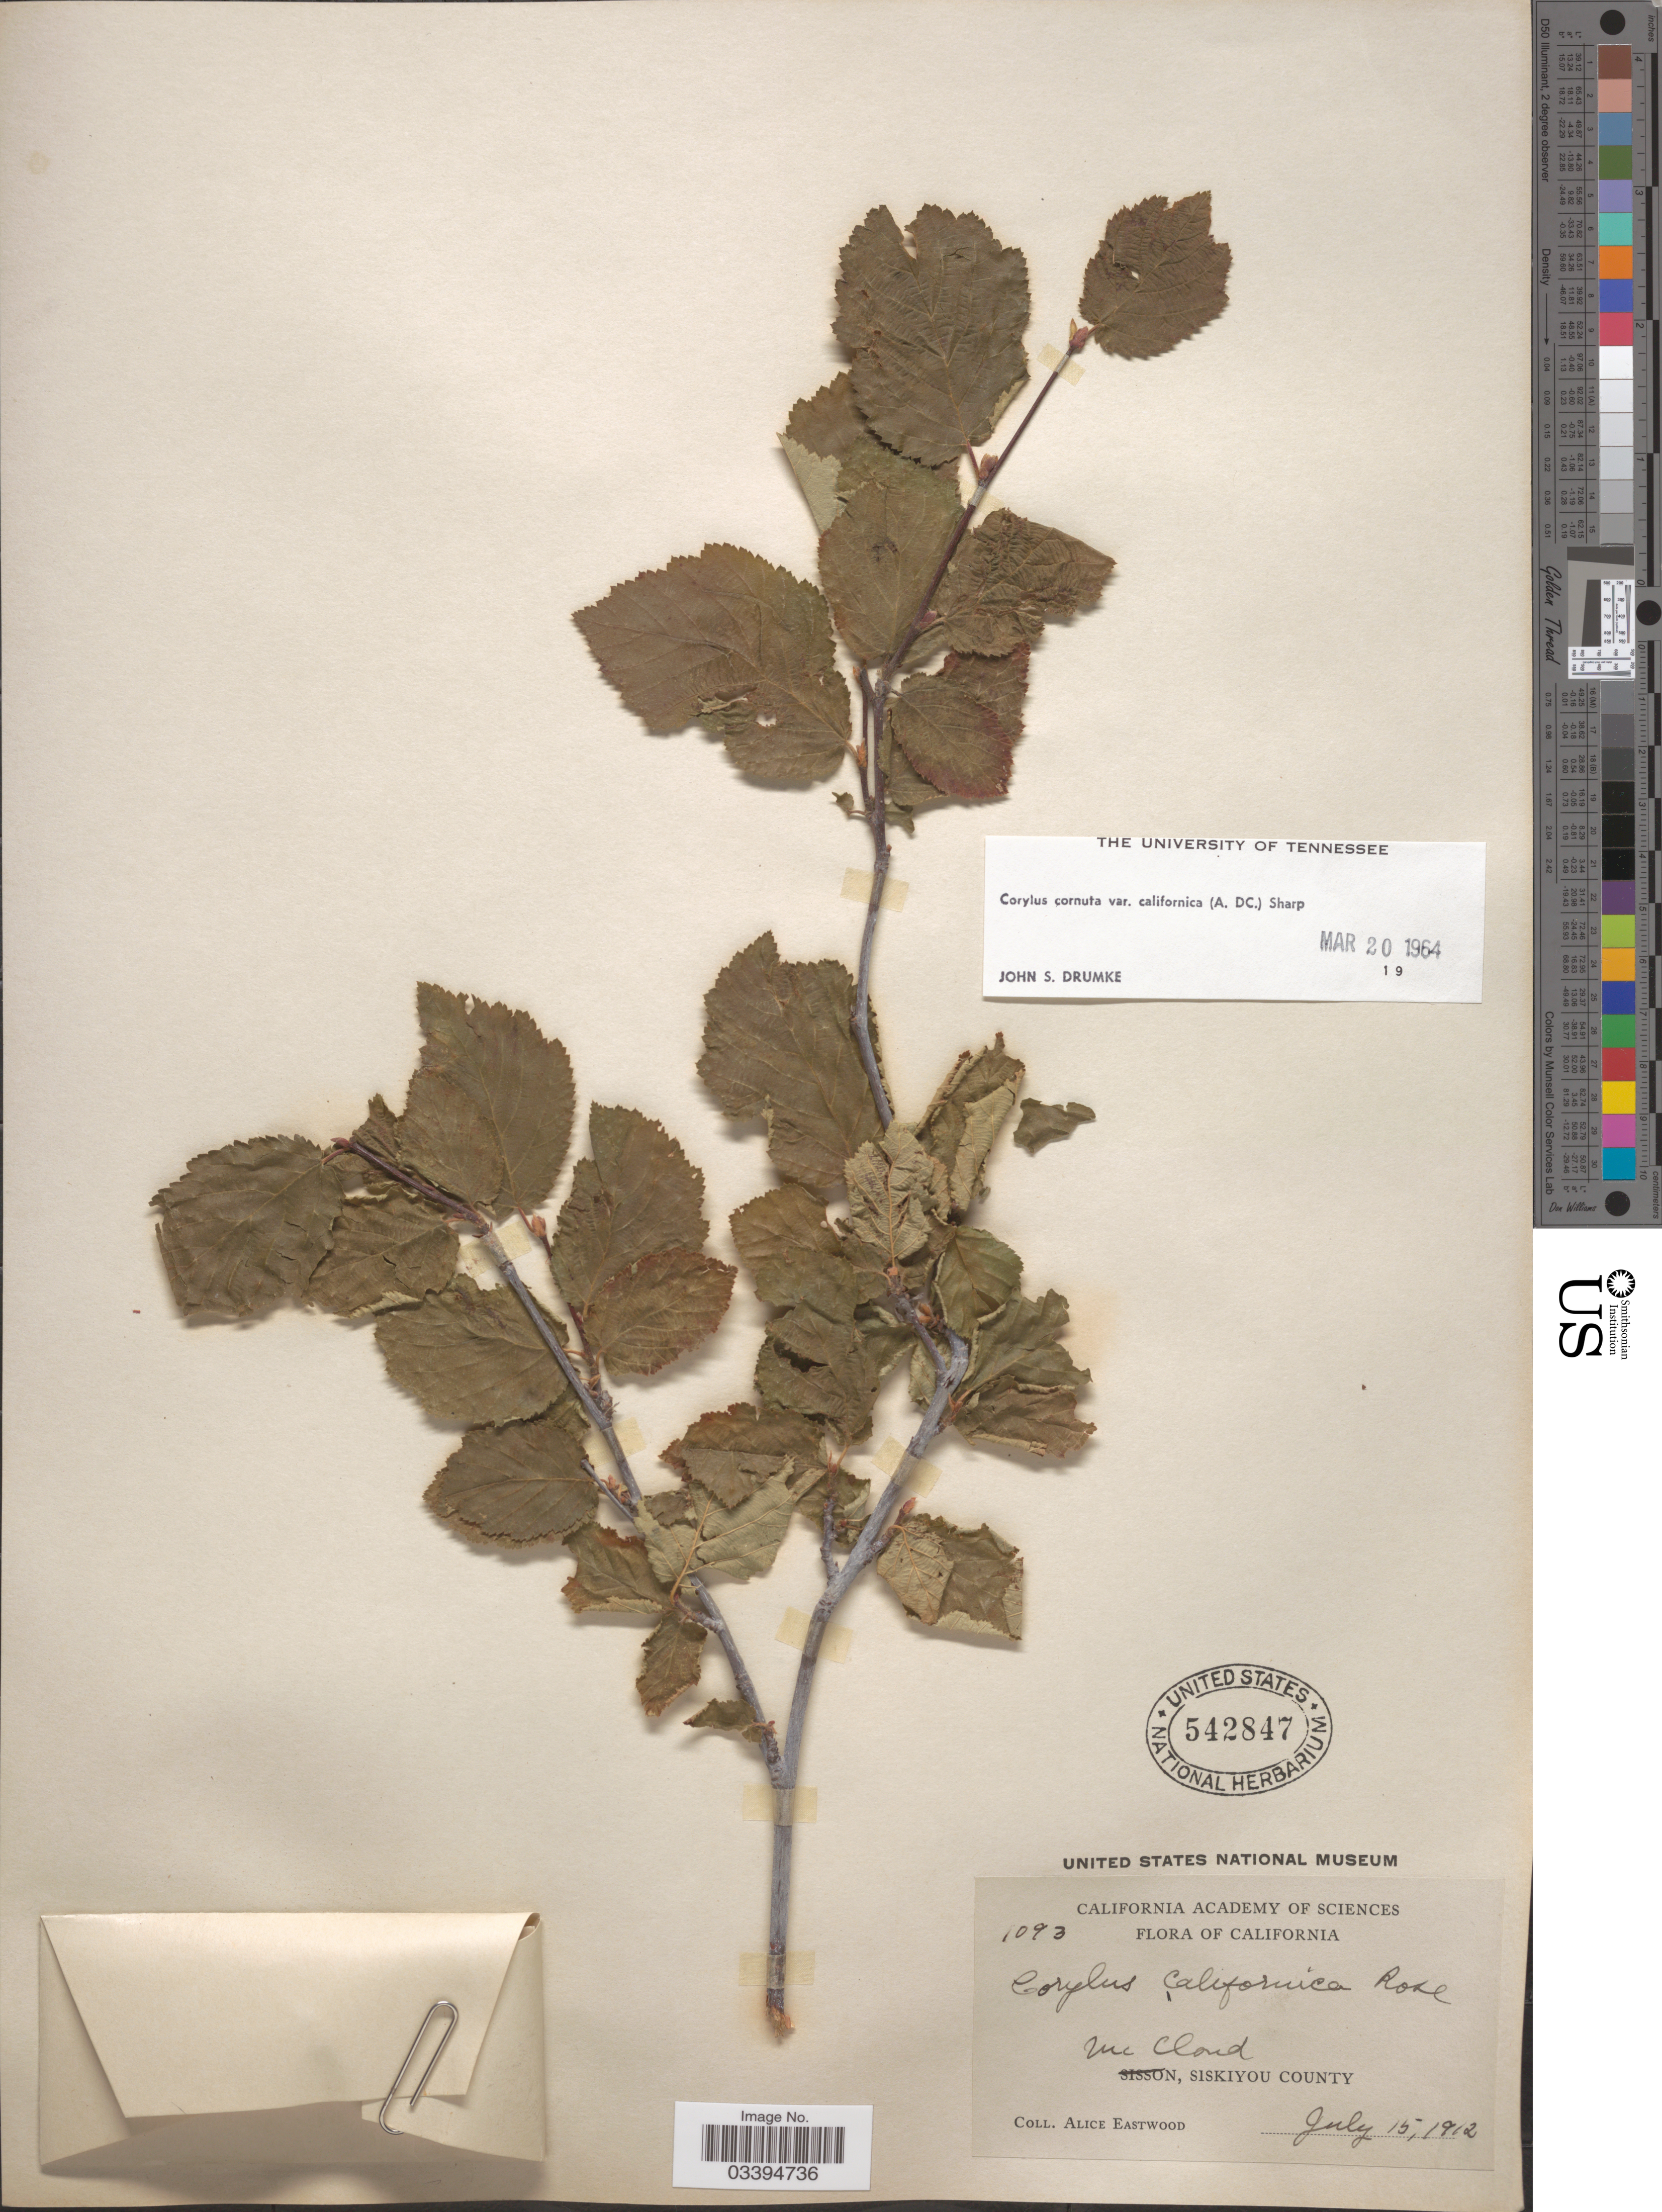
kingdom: Plantae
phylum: Tracheophyta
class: Magnoliopsida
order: Fagales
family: Betulaceae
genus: Corylus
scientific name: Corylus cornuta var. californica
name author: Marshall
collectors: A. Eastwood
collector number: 1093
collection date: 1912-07-15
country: United States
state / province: California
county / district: Siskiyou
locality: Mc Cloud, Siskiyou County.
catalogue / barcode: US 542847